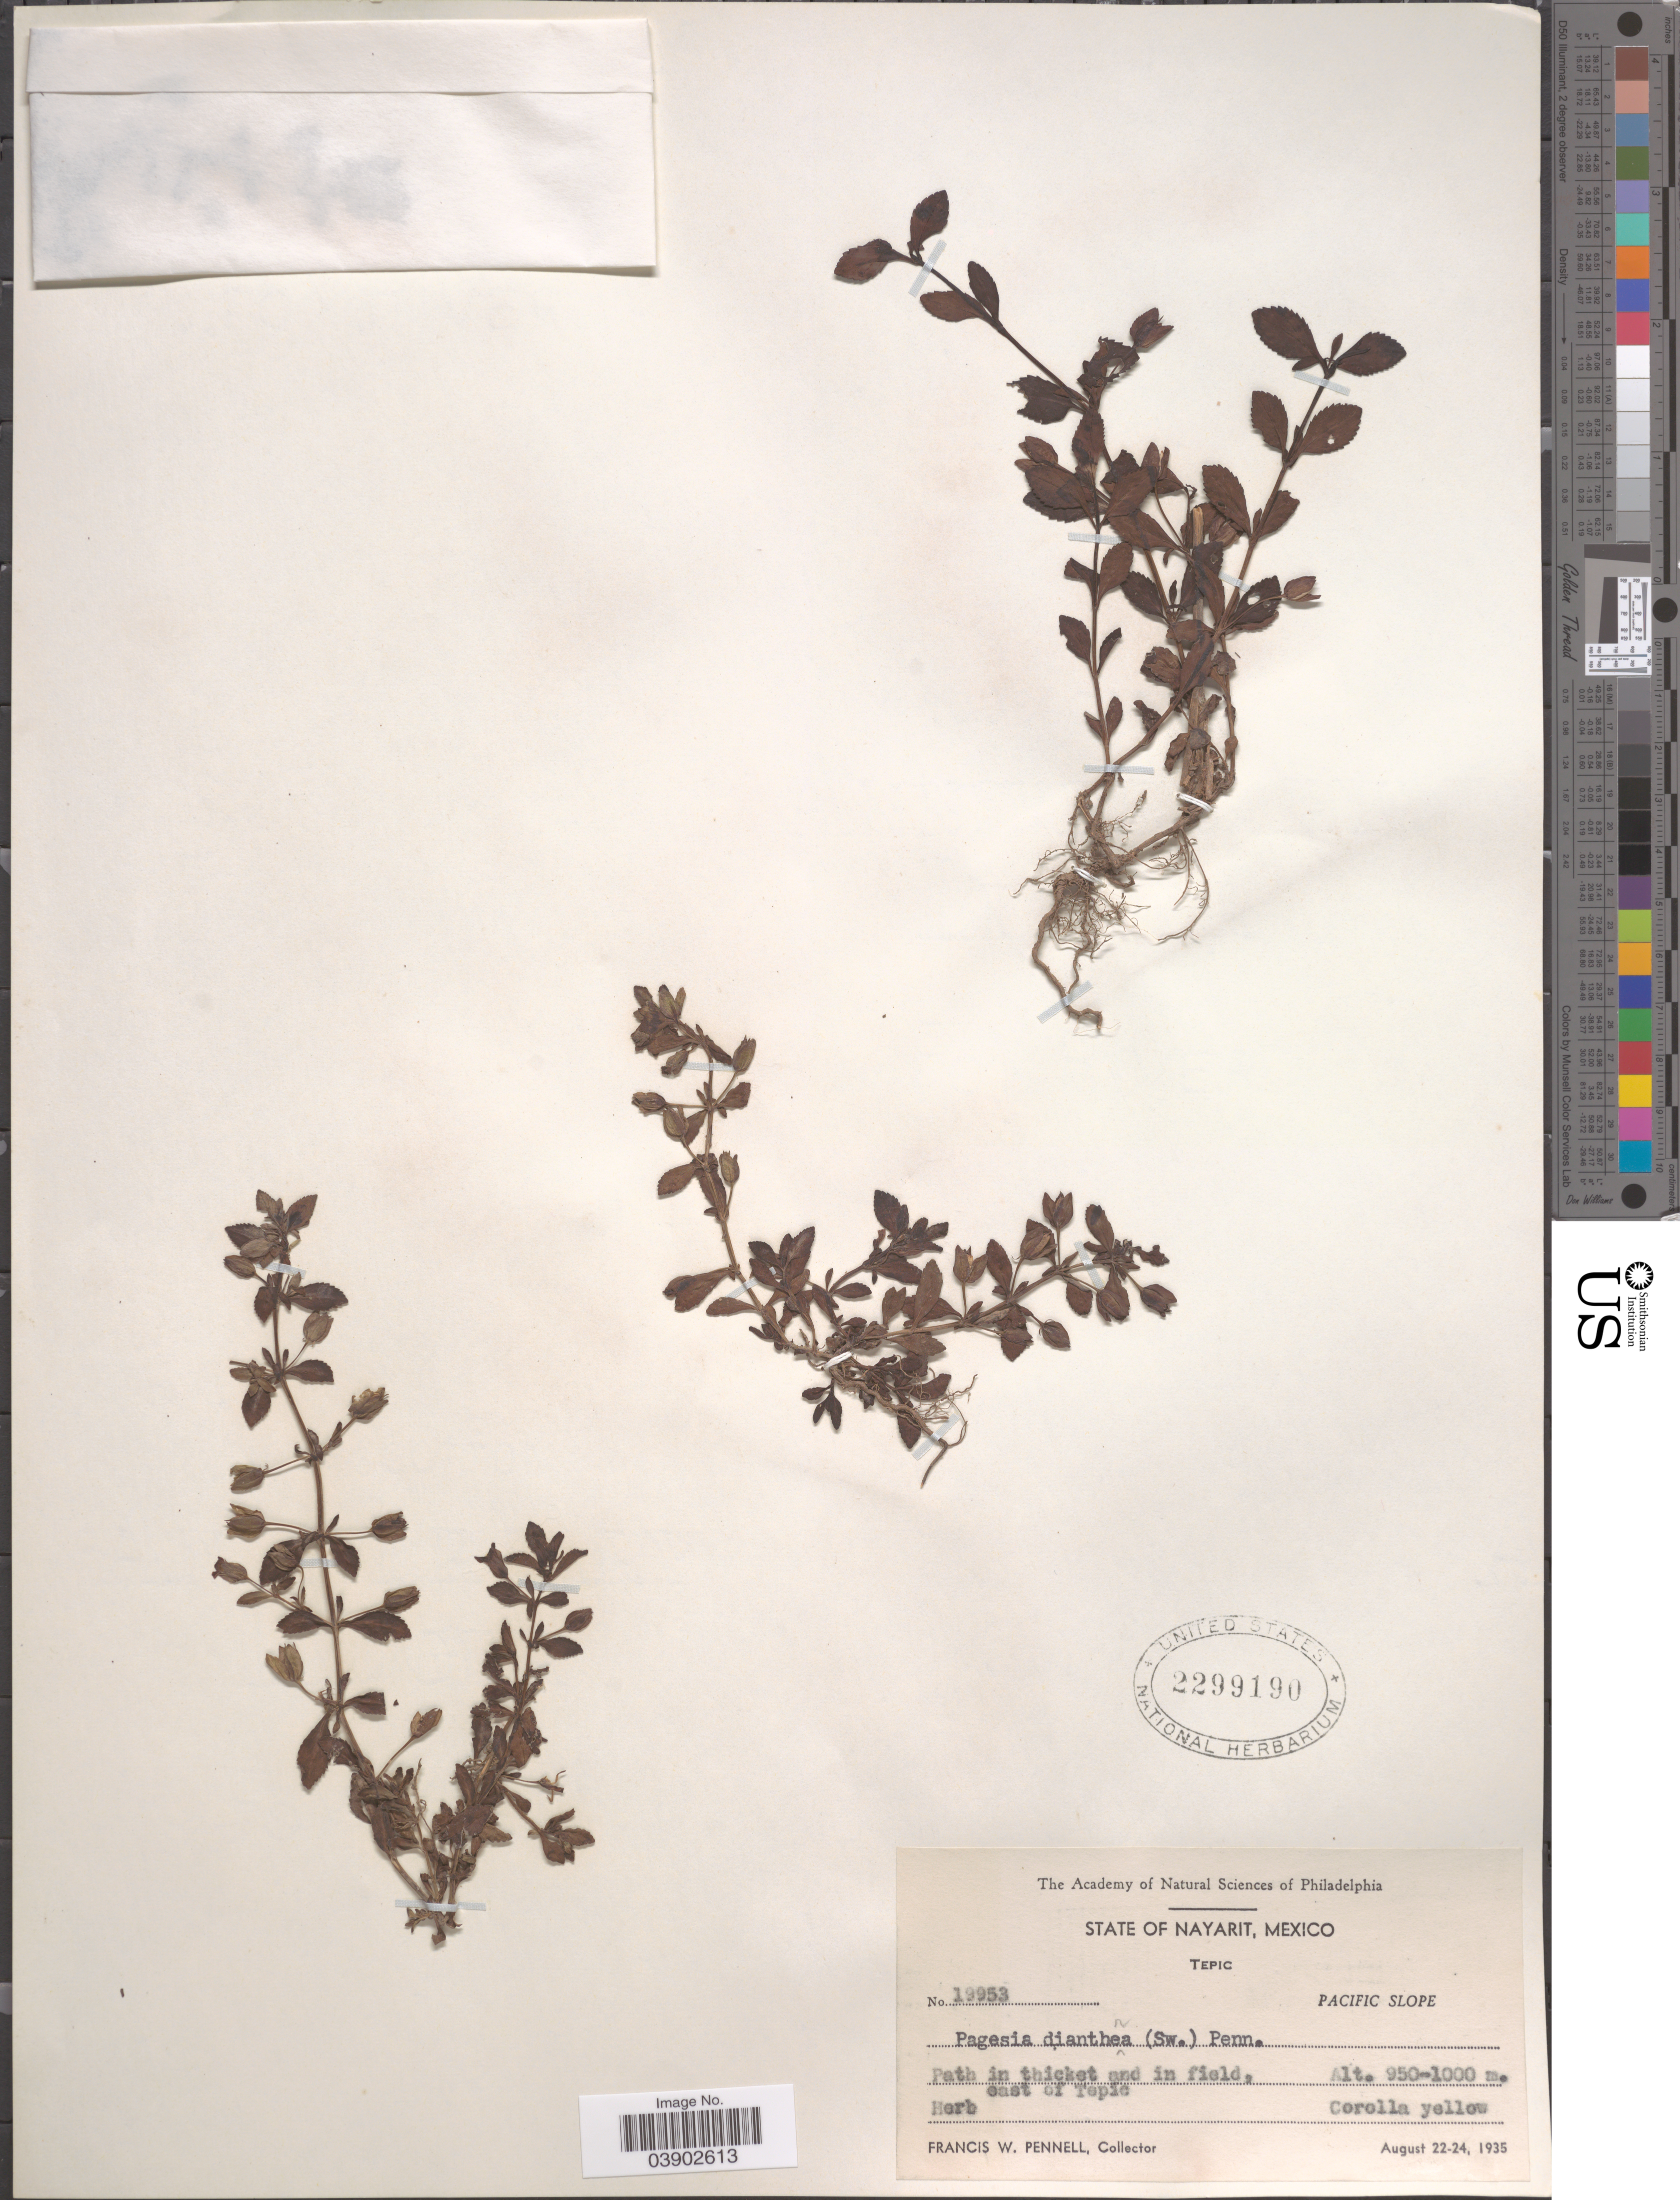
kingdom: Plantae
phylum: Tracheophyta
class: Magnoliopsida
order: Lamiales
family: Plantaginaceae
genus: Mecardonia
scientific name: Mecardonia procumbens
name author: (Mill.) Small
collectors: F. W. Pennell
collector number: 19953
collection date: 1935-08-22/1935-08-24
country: Mexico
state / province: Nayarit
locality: Tepic. Pacific Slope. East of Tepic.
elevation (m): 950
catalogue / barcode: US 2299190